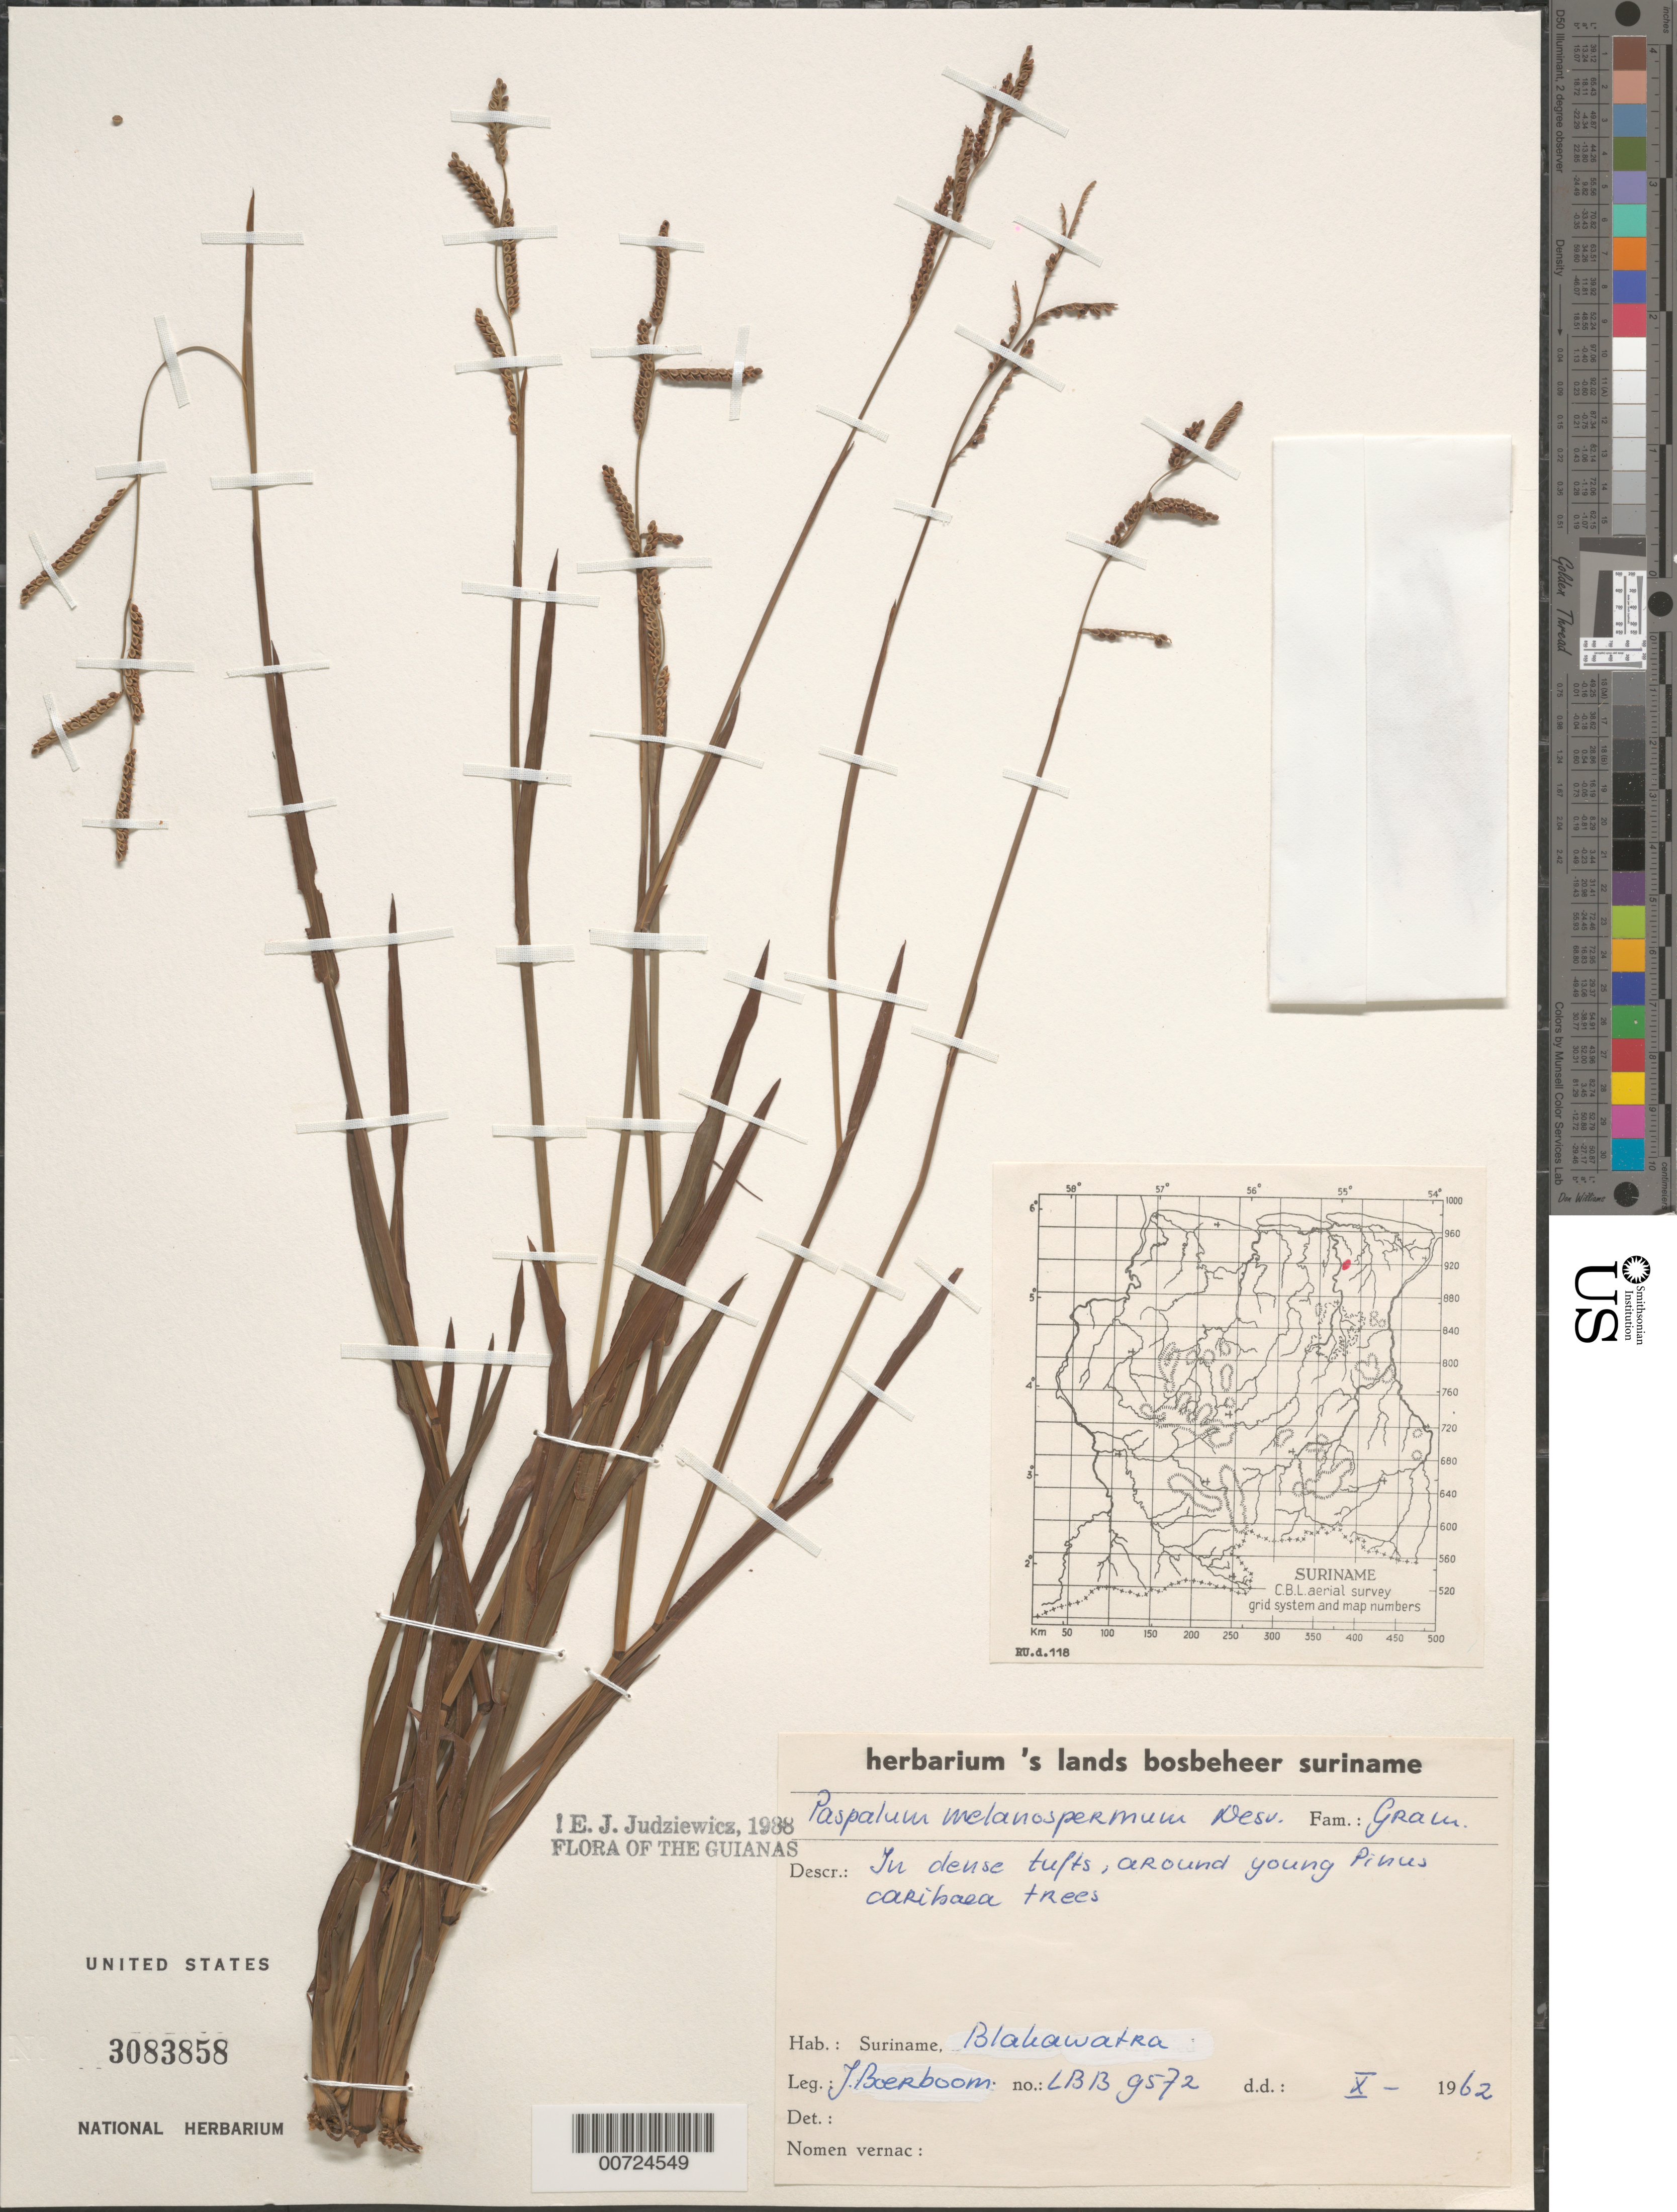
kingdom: Plantae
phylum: Tracheophyta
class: Liliopsida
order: Poales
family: Poaceae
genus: Paspalum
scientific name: Paspalum melanospermum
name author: Desv. ex Poir.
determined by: Judziewicz, E. J.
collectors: J. Boerboom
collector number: LBB 9572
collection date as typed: Oct-62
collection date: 1962-10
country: Suriname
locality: Blakawatra; Jodenssavanne-Mapane Kreek area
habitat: Very young Pinus caribbea plantation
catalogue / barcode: US 3083858